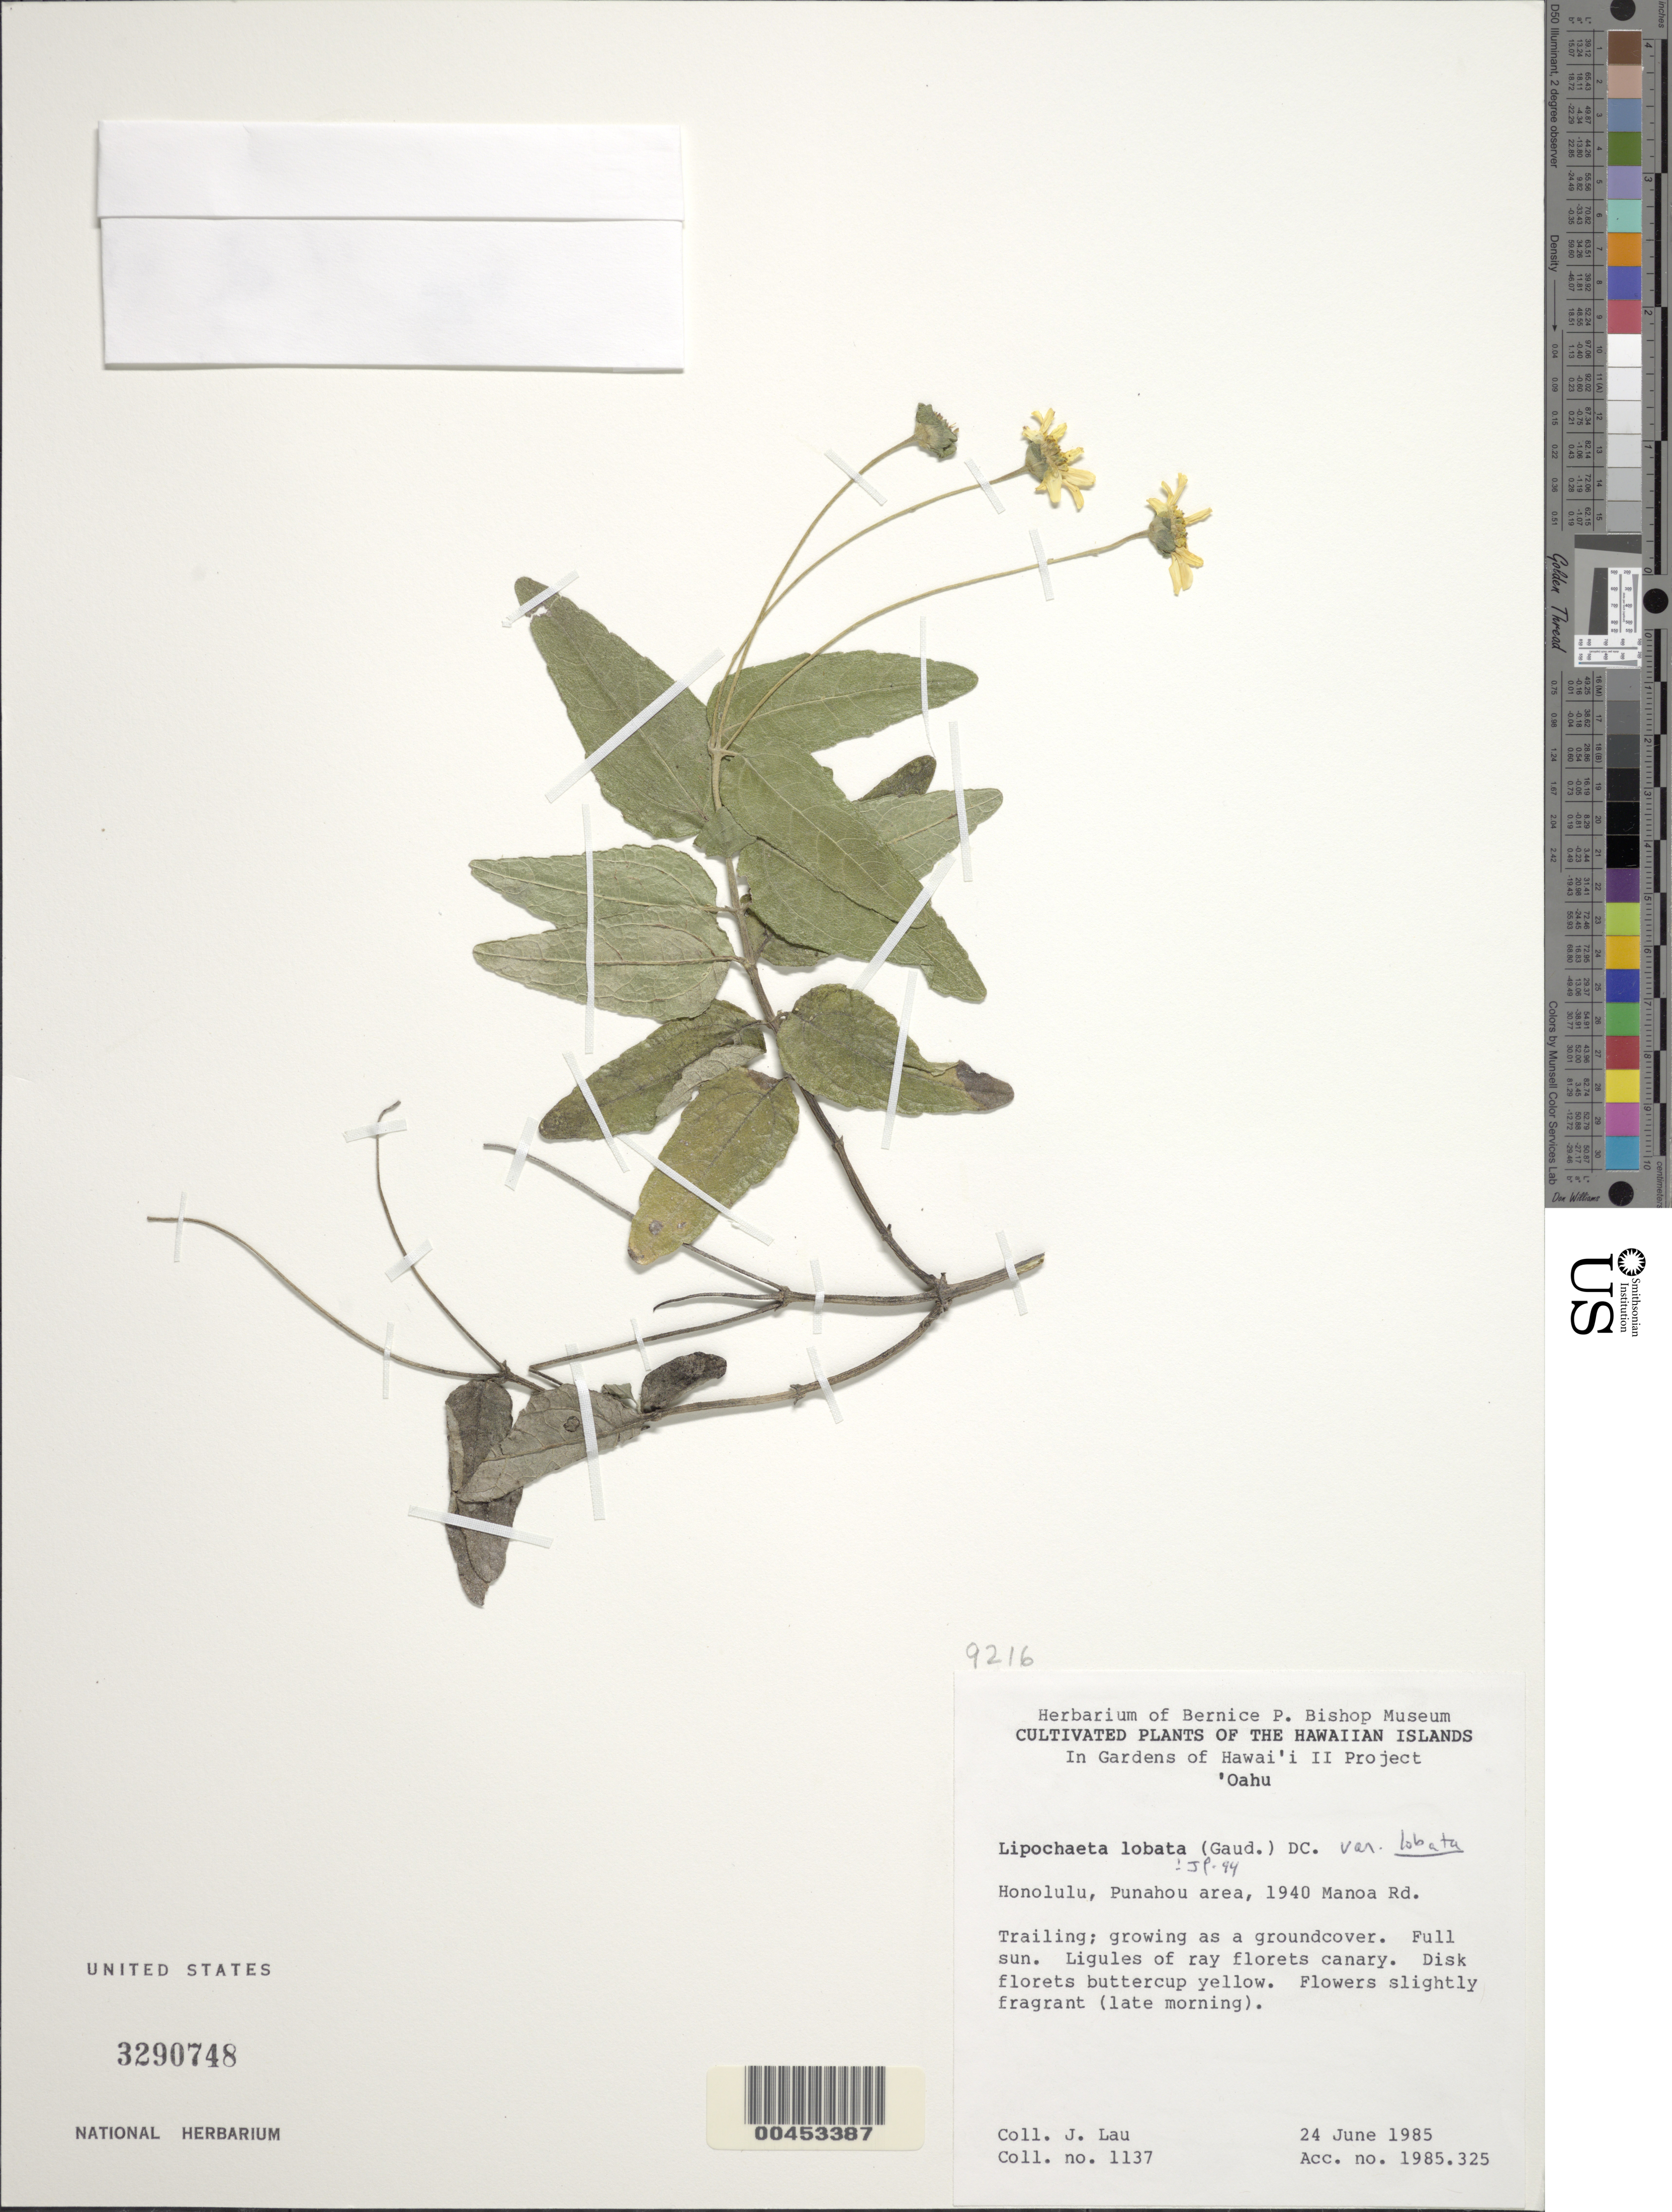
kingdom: Plantae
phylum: Tracheophyta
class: Magnoliopsida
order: Asterales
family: Asteraceae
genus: Lipochaeta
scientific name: Lipochaeta lobata var. lobata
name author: (Gaudich.) DC.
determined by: Pruski, J. F.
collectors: J. Lau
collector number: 1137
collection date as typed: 24 Jun 1985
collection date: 1985-06-24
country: United States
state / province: Hawaii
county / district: Honolulu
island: Oahu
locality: Honolulu, Punahou area, 1940 Manoa Rd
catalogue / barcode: US 3290748